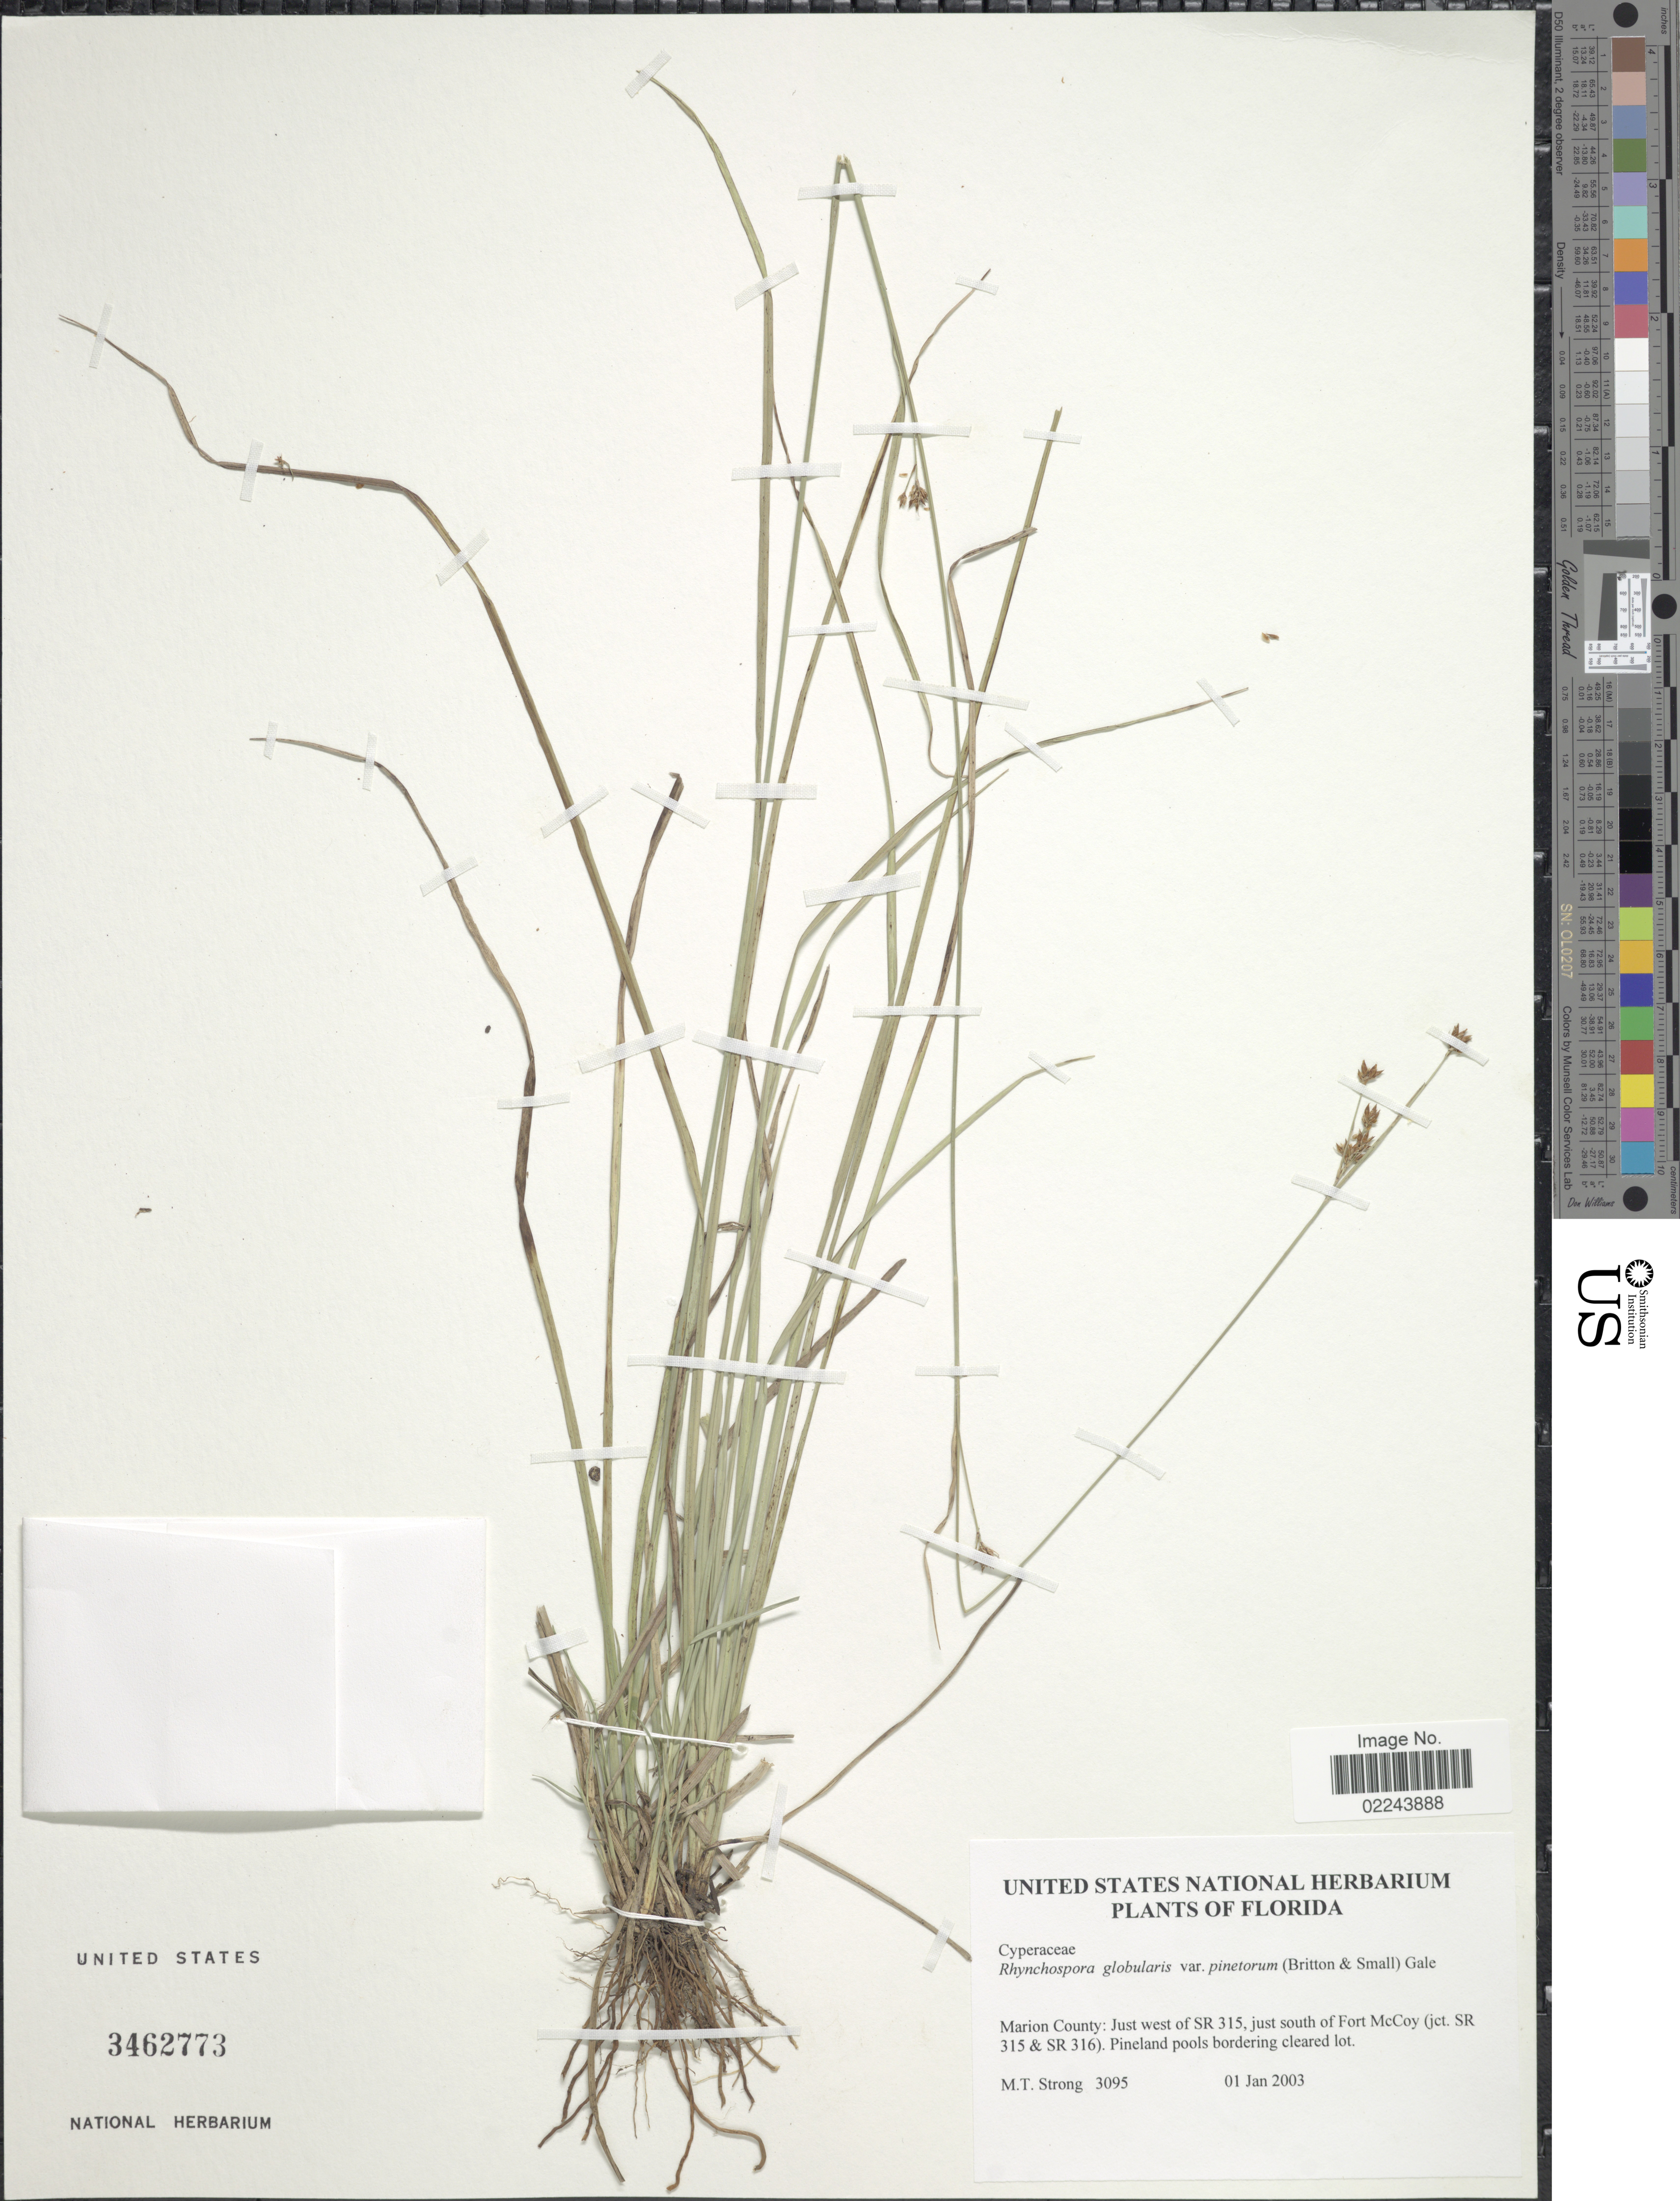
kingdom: Plantae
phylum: Tracheophyta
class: Liliopsida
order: Poales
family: Cyperaceae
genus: Rhynchospora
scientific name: Rhynchospora pinetorum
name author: Britton & Small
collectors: M. T. Strong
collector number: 3095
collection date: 2003-01-01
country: United States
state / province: Florida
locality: Marion County, just west of SR 315, just south of Fort McCoy (jct. SR 315 & SR 316)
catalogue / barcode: US 3462773